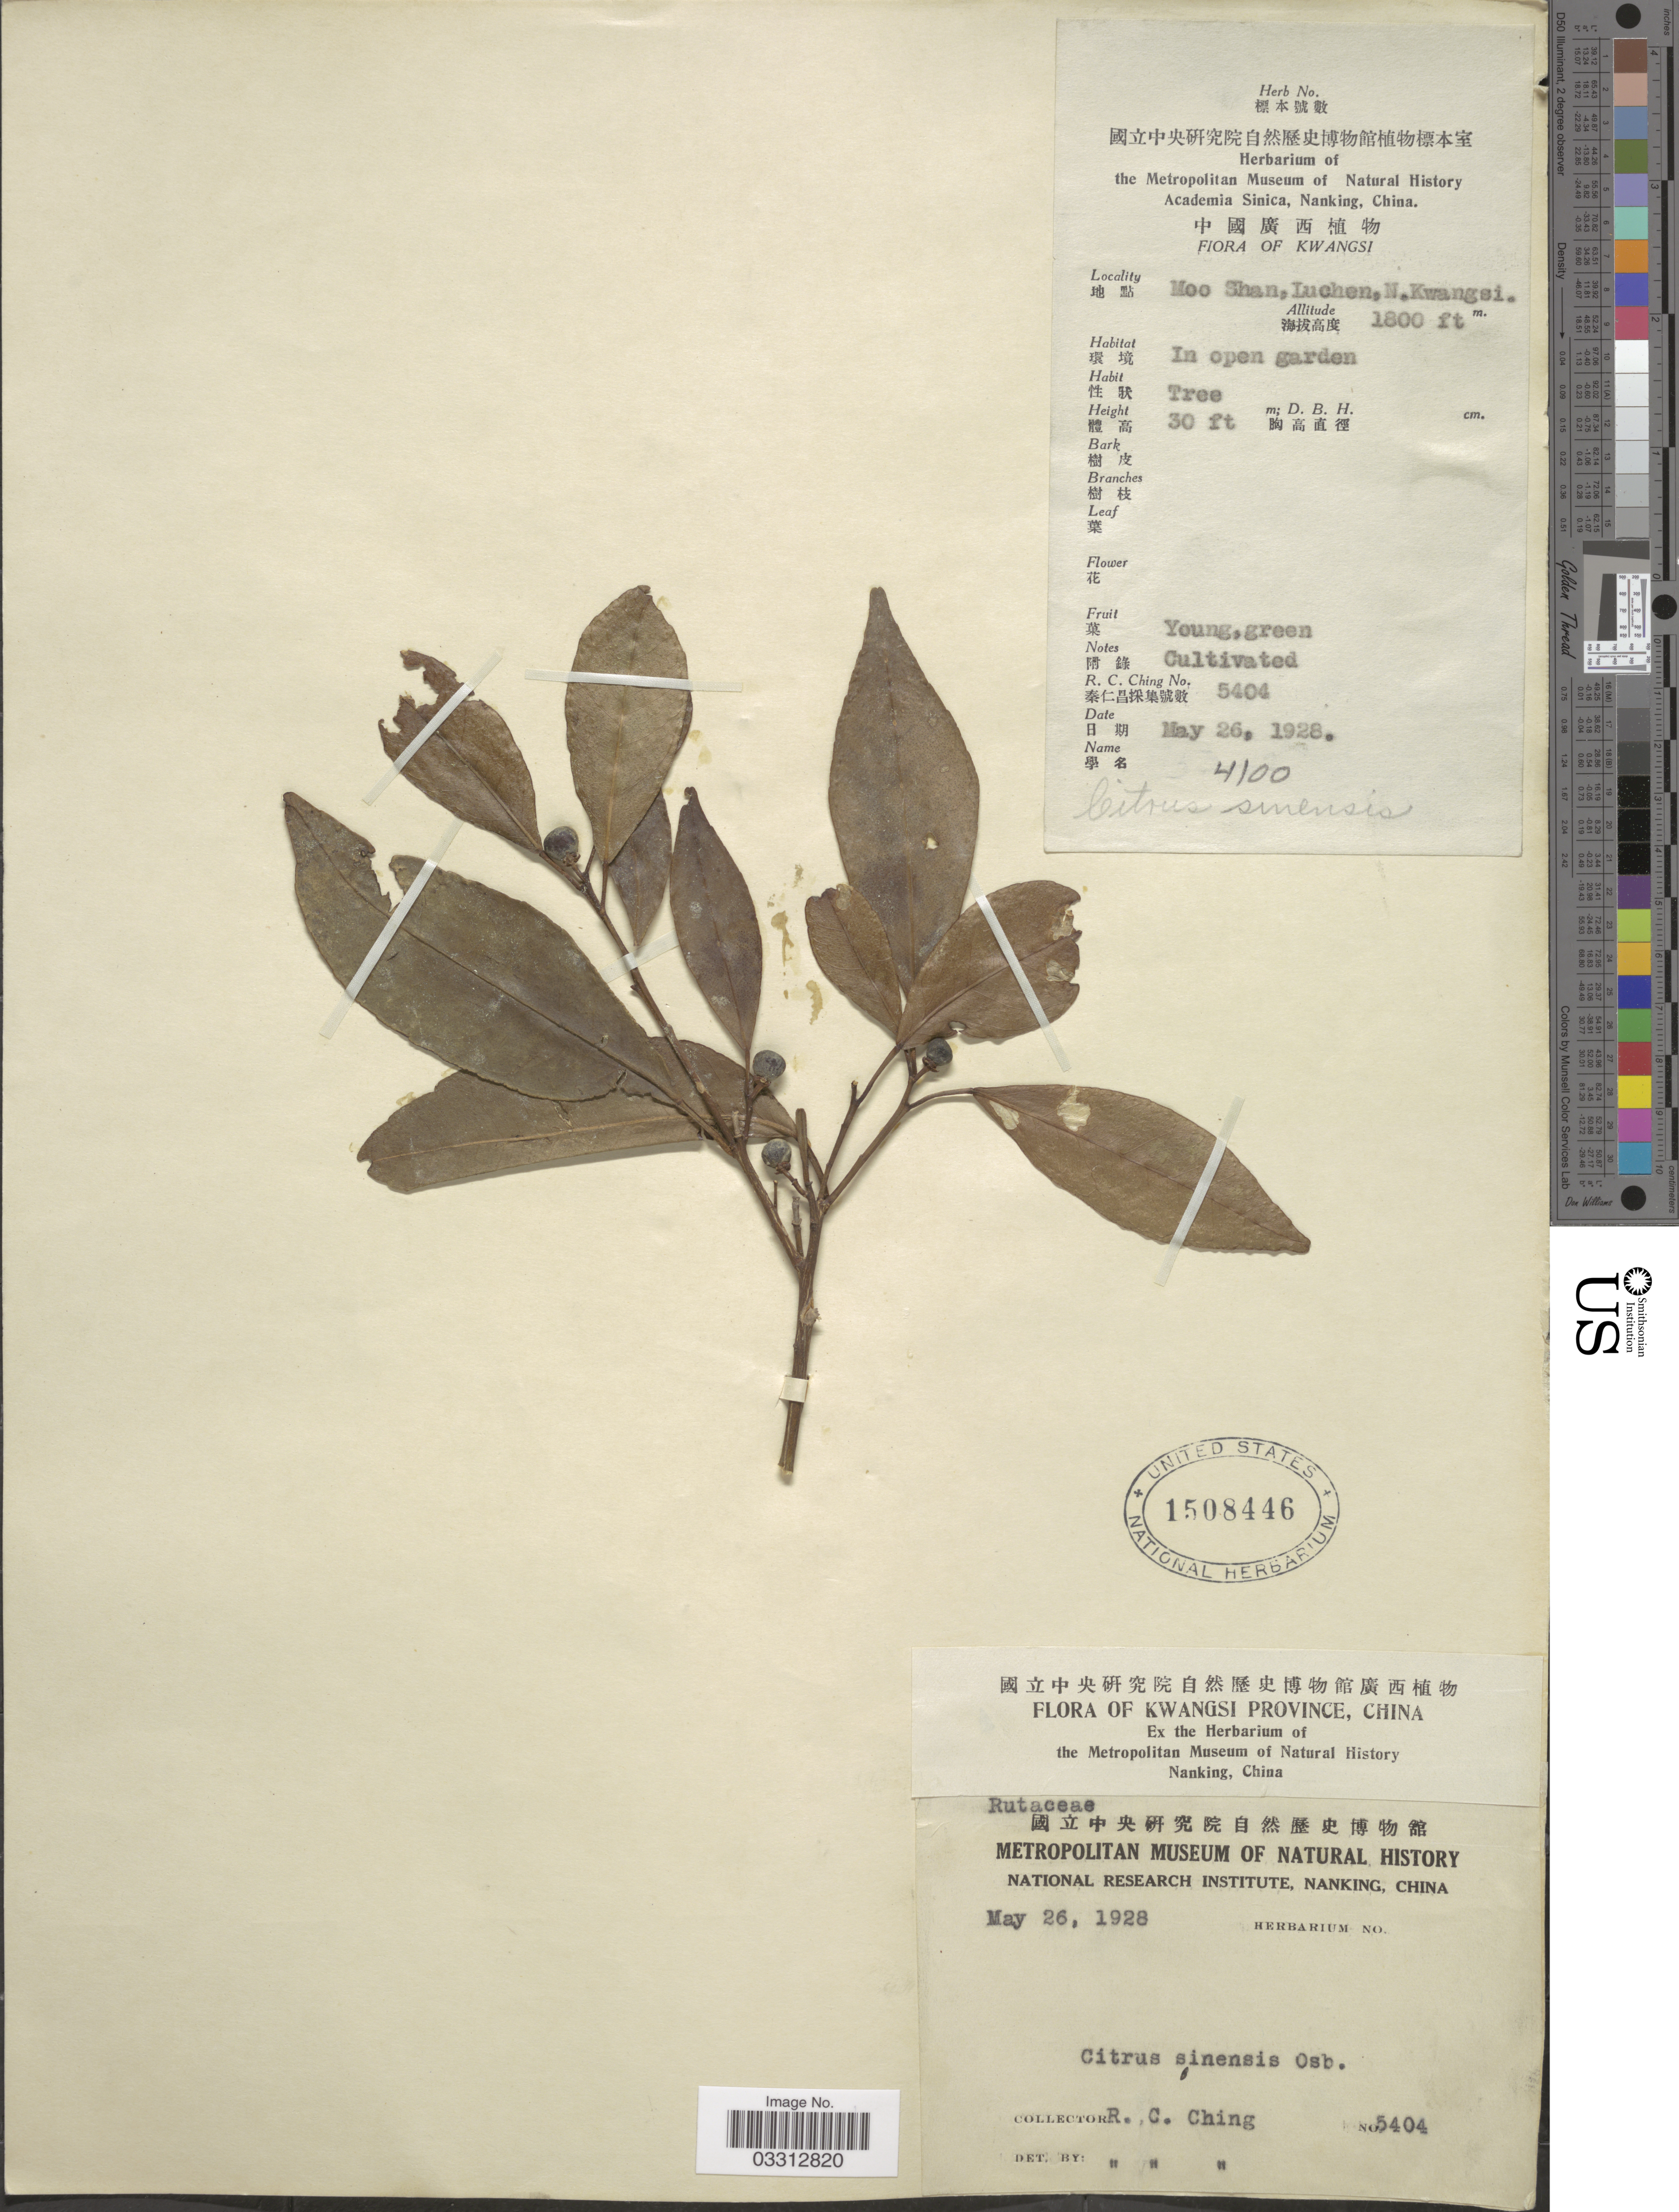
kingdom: Plantae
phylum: Tracheophyta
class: Magnoliopsida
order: Sapindales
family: Rutaceae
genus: Citrus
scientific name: Citrus x sinensis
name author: (L.) Osbeck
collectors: R. C. Ching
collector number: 5404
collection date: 1928-05-26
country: China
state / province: Guangxi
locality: Kwangsi Province, Moo Shan, Luchen, N. Kwangsi. In open garden.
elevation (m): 549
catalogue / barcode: US 1508446